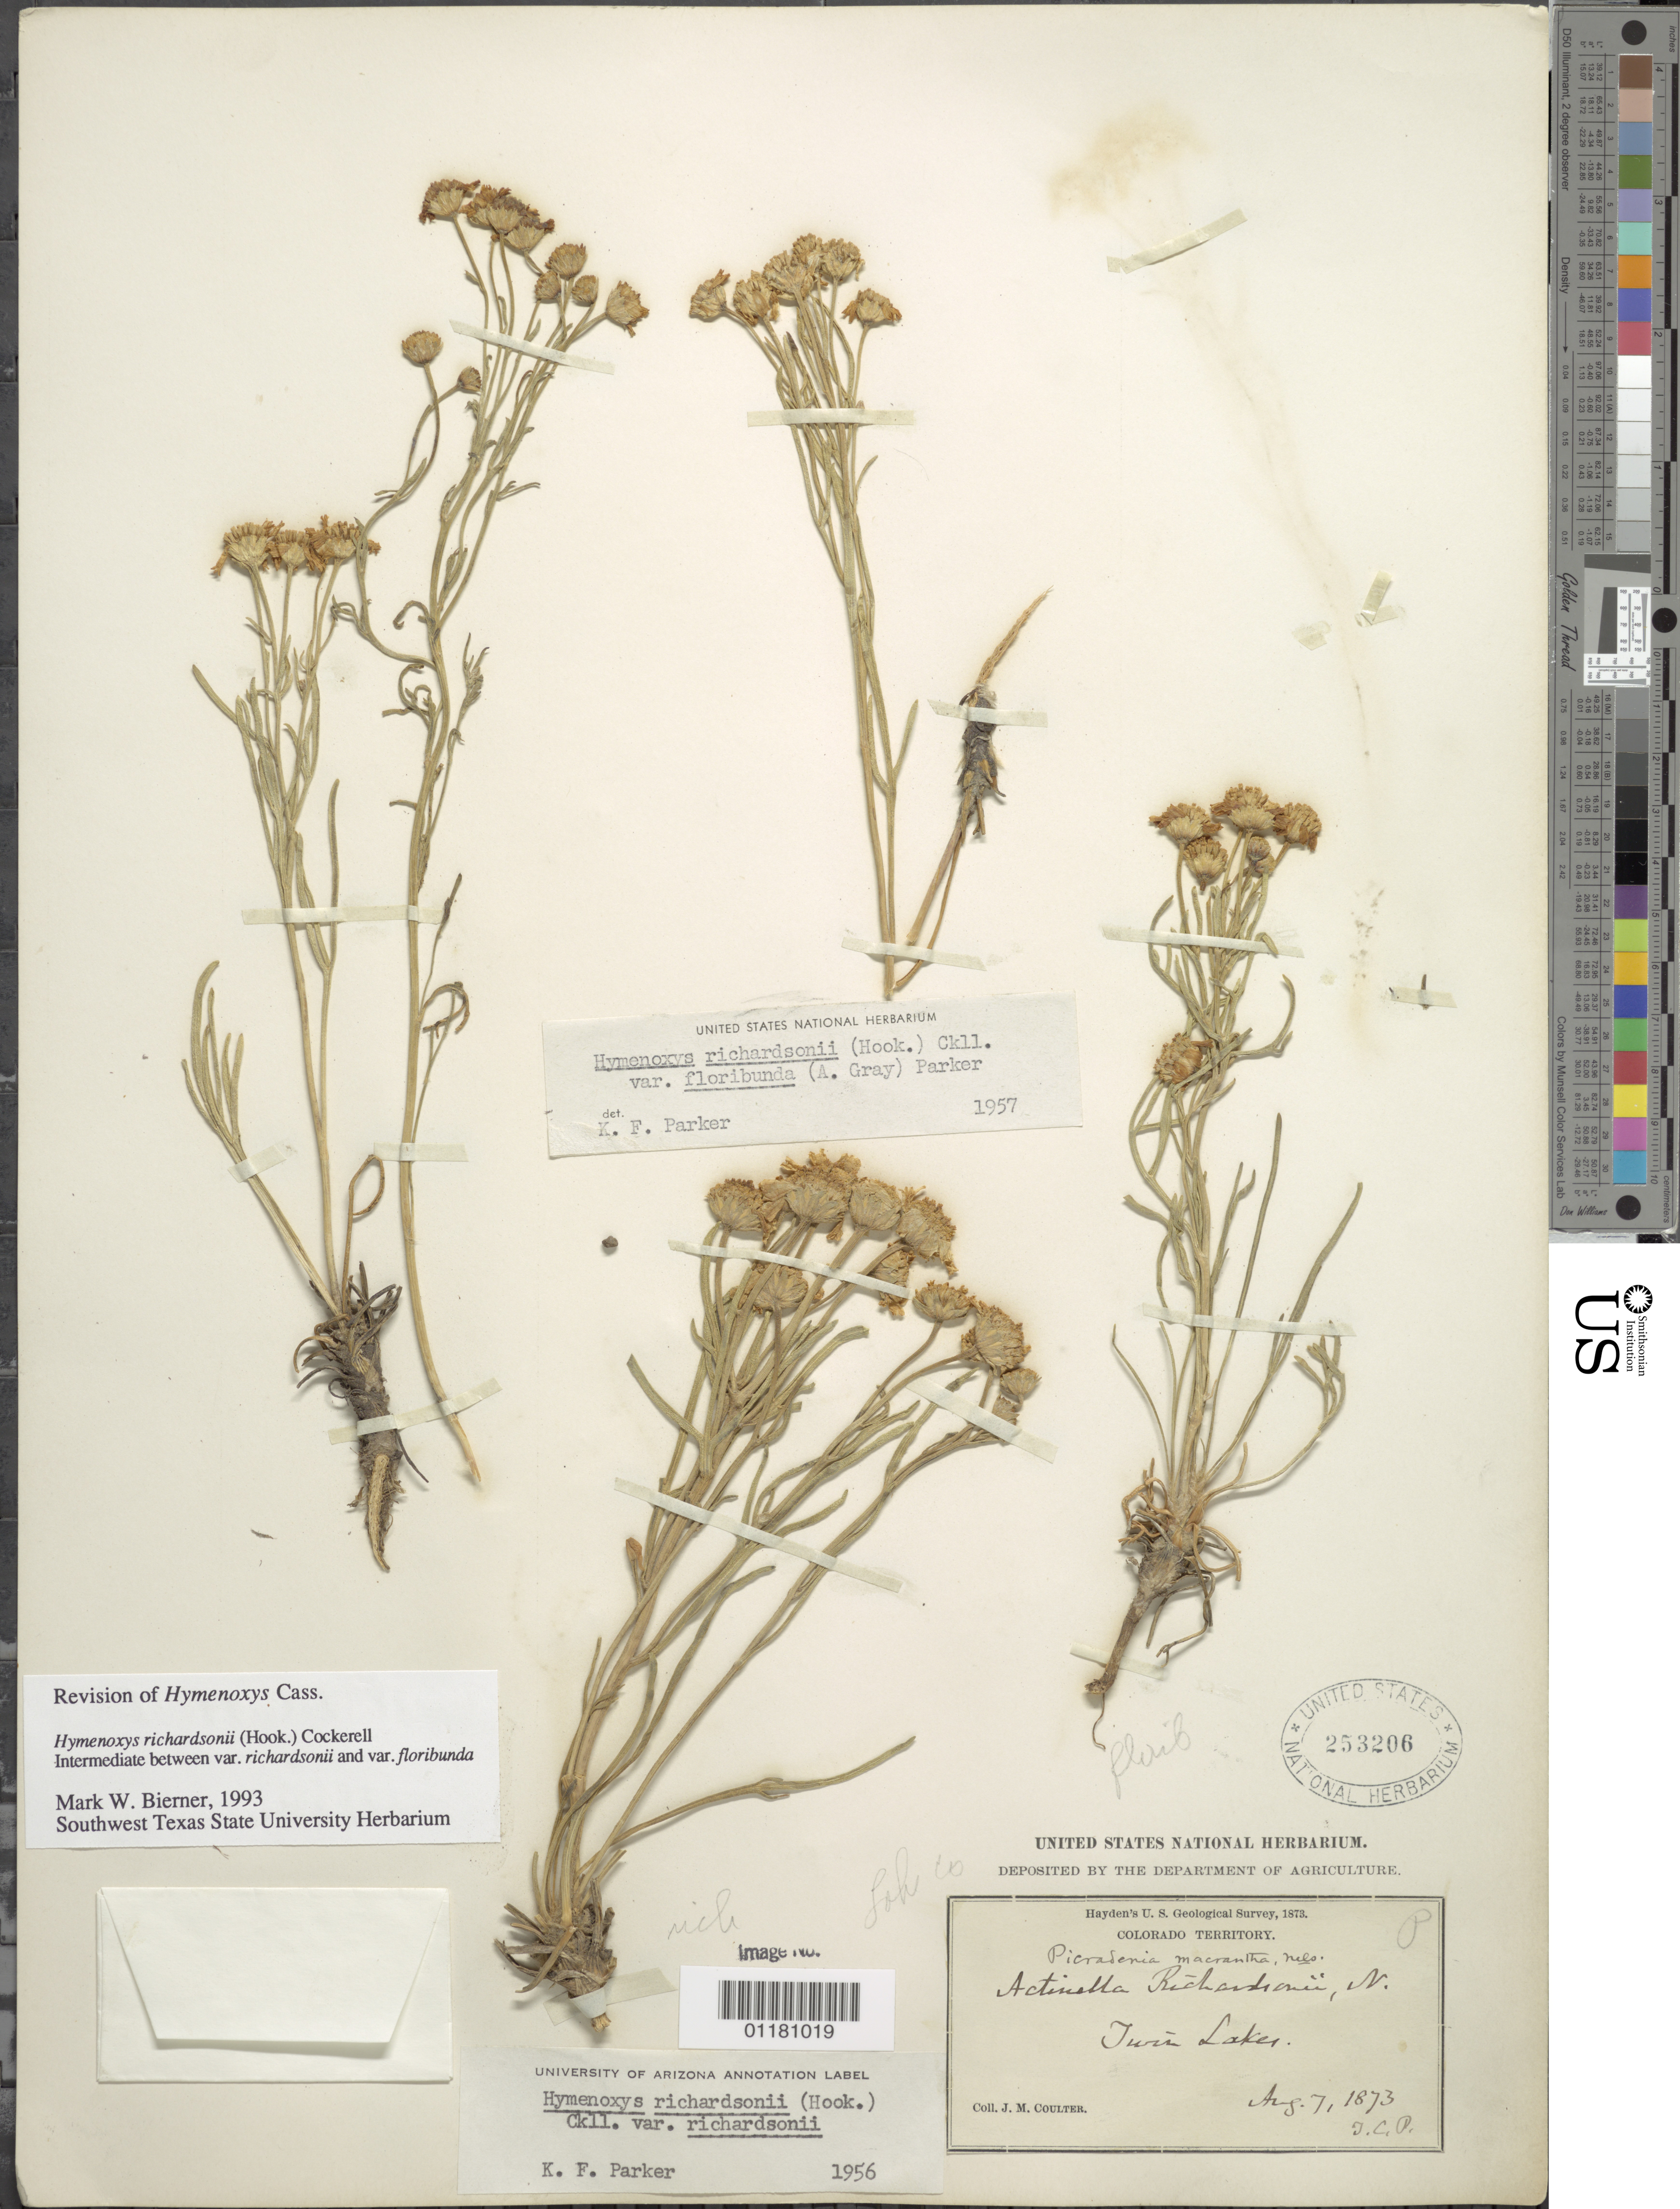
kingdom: Plantae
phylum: Tracheophyta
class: Magnoliopsida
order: Asterales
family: Asteraceae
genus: Hymenoxys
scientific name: Hymenoxys richardsonii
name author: (Hook.) Cockerell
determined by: Bierner, M. W.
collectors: J. M. Coulter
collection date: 1873-08-07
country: United States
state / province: Colorado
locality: Twin Lakes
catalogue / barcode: US 253206